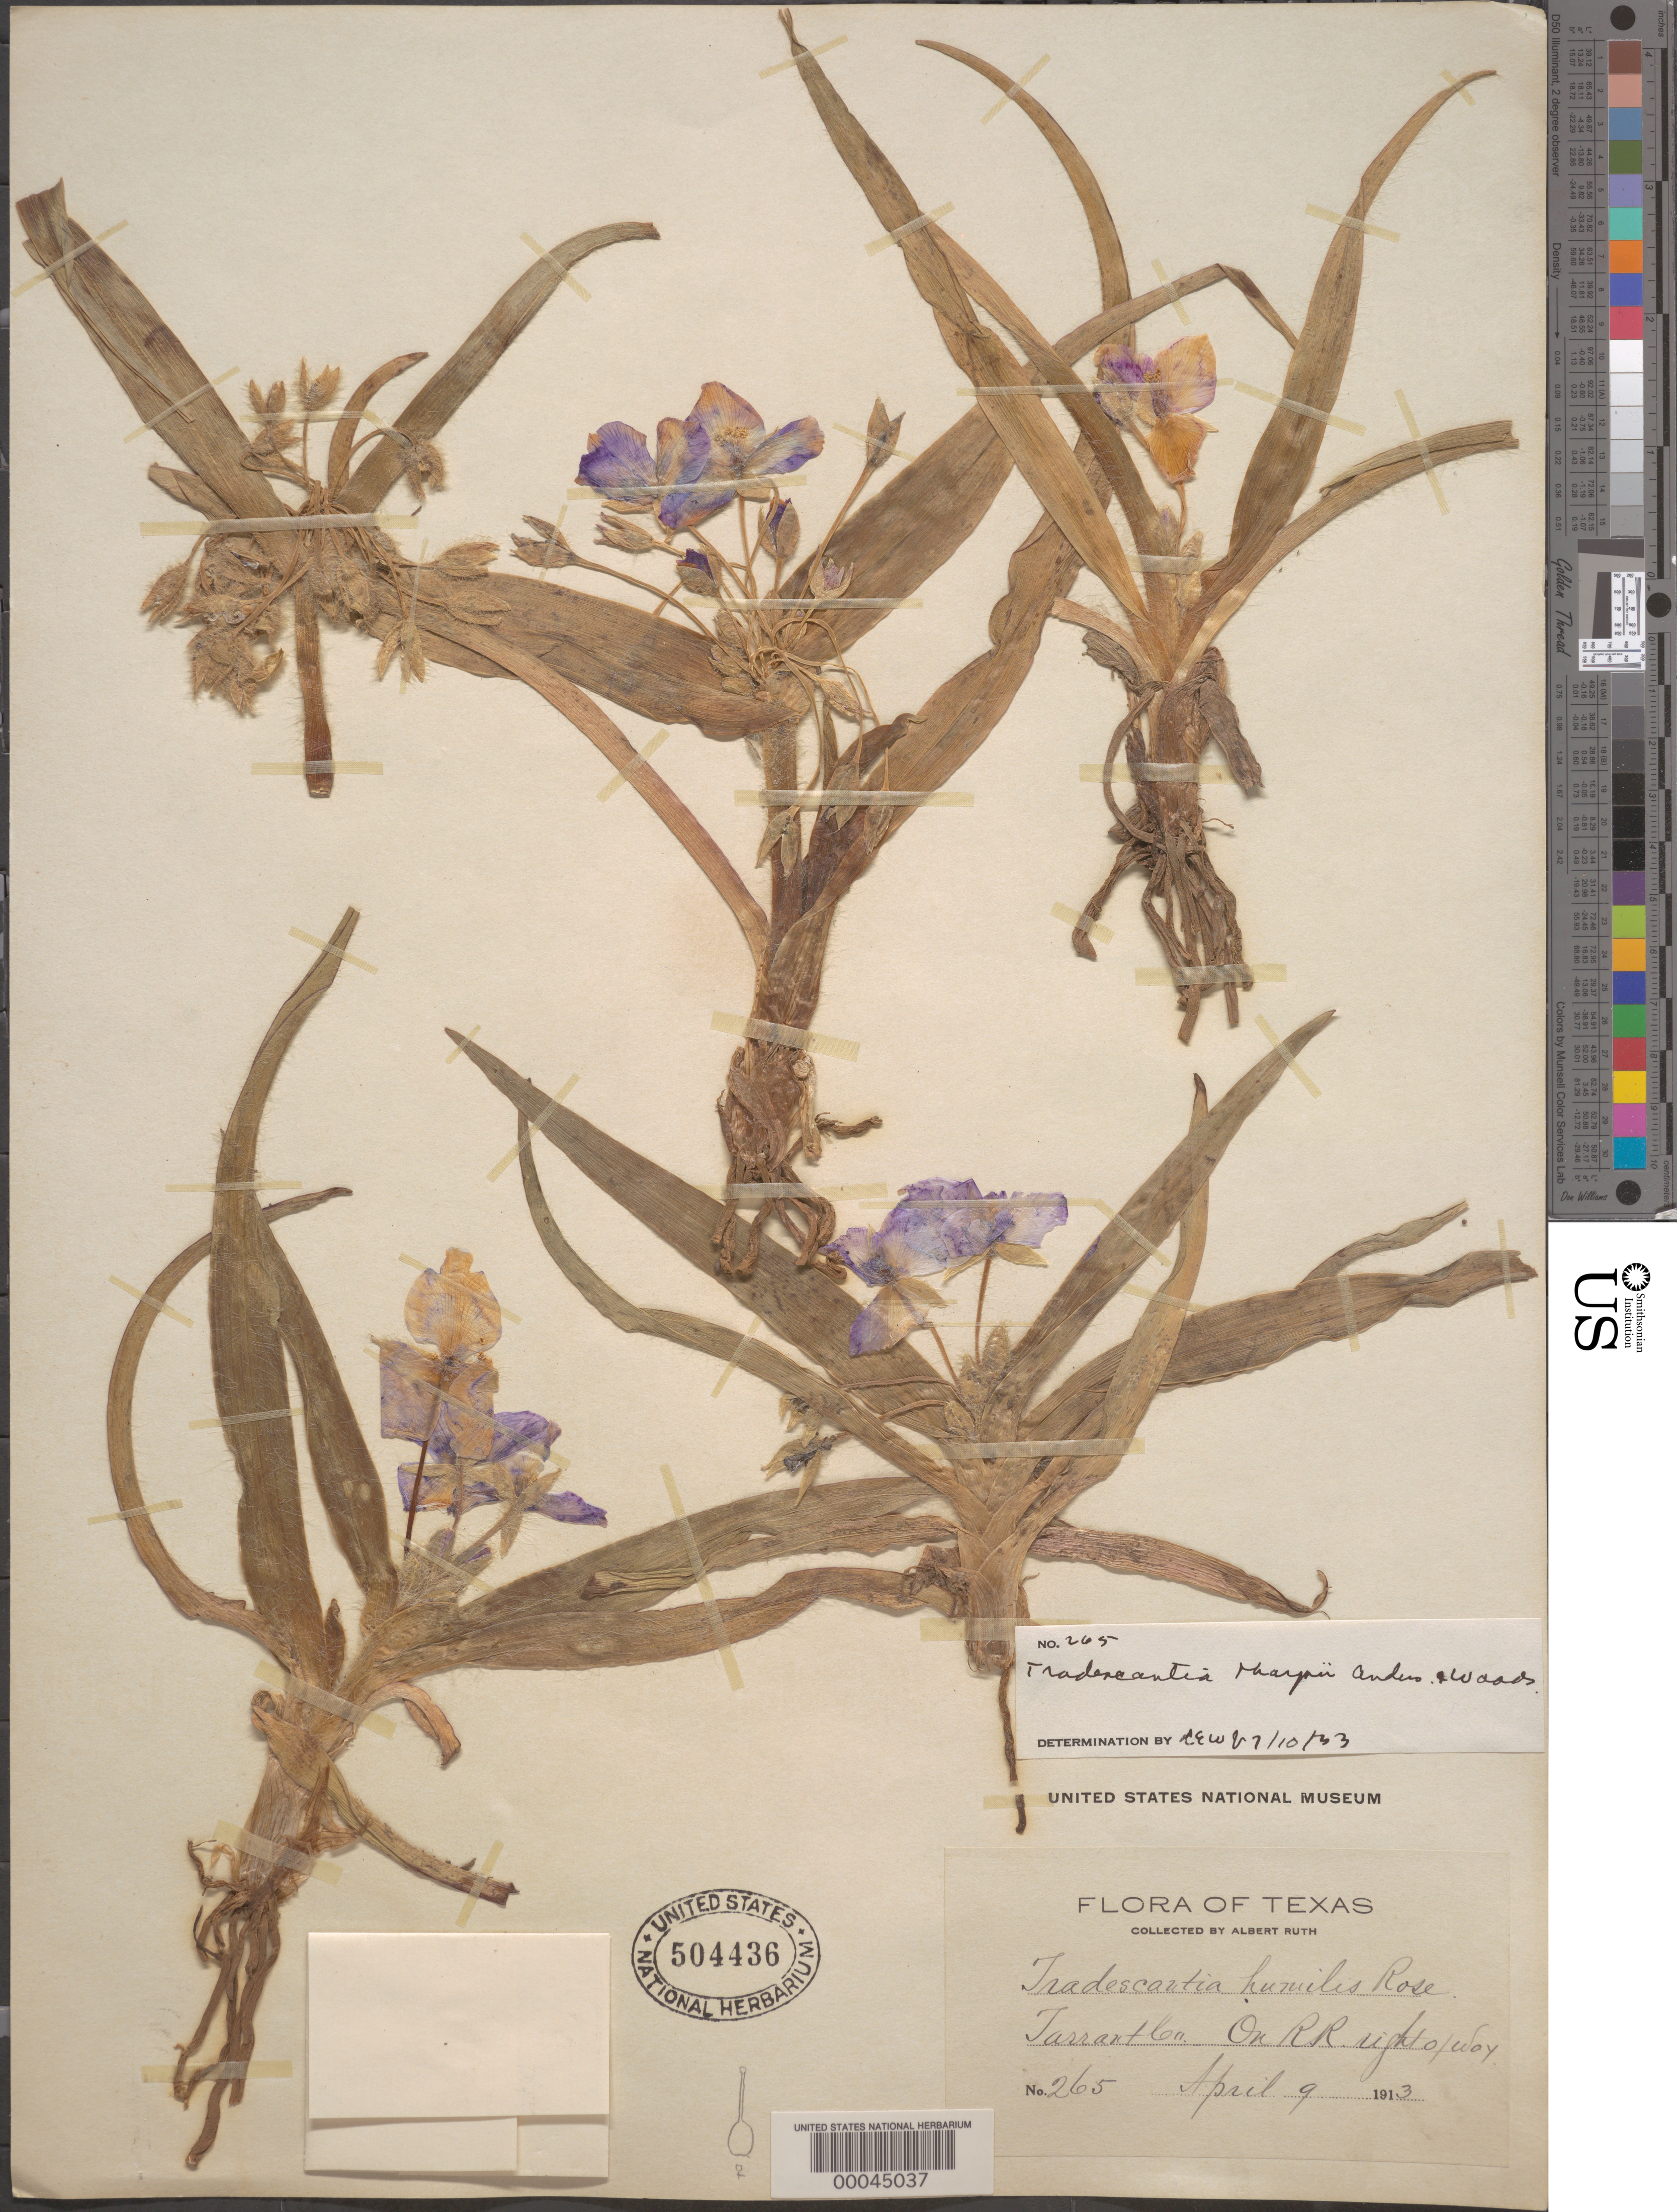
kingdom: Plantae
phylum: Tracheophyta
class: Liliopsida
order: Commelinales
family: Commelinaceae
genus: Tradescantia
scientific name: Tradescantia tharpii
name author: E.S. Anderson & Woodson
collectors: A. Ruth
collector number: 265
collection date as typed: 09 Apr 1913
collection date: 1913-04-09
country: United States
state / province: Texas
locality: Tarranton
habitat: Railroad embankment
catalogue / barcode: US 504436